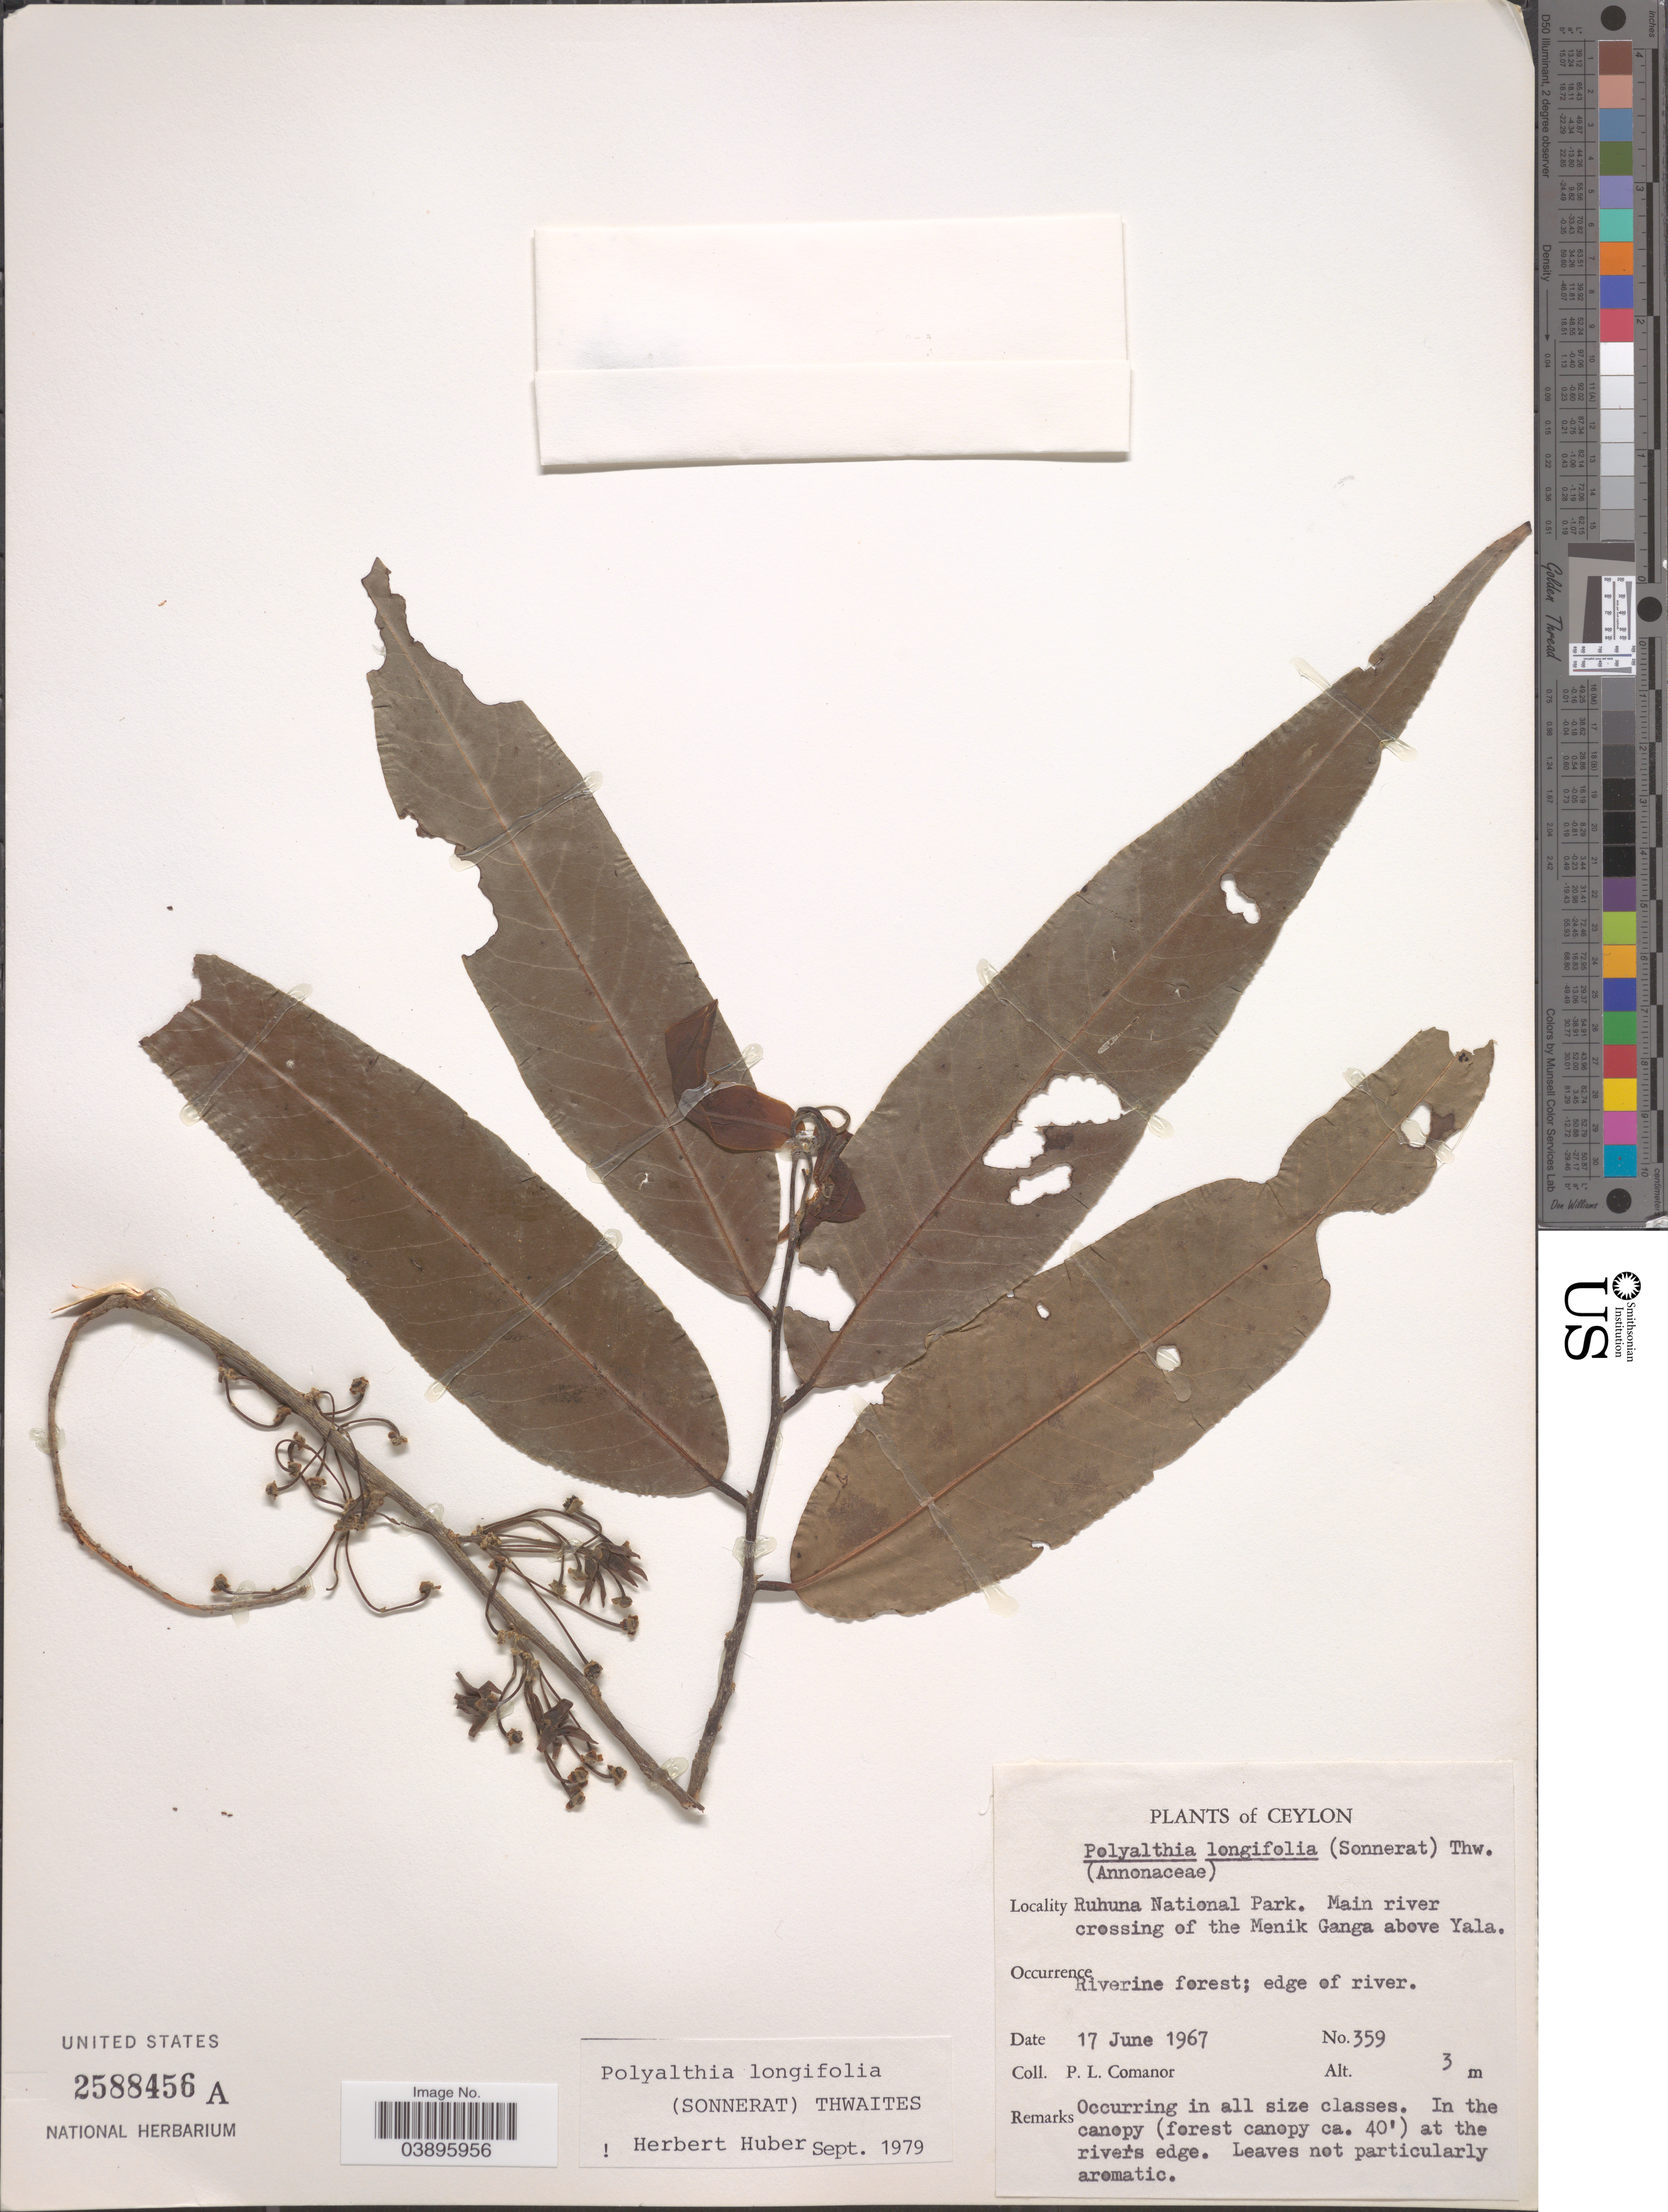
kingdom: Plantae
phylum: Tracheophyta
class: Magnoliopsida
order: Magnoliales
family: Annonaceae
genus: Polyalthia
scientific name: Polyalthia longifolia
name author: (Sonn.) Thwaites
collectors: P. Comanor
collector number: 359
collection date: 1967-06-17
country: Sri Lanka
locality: Ceylon. Ruhuna National Park. Main river crossing of the Menik Ganga above Yala. Riverine forest; edge of river.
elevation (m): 3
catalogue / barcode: US 2588456A